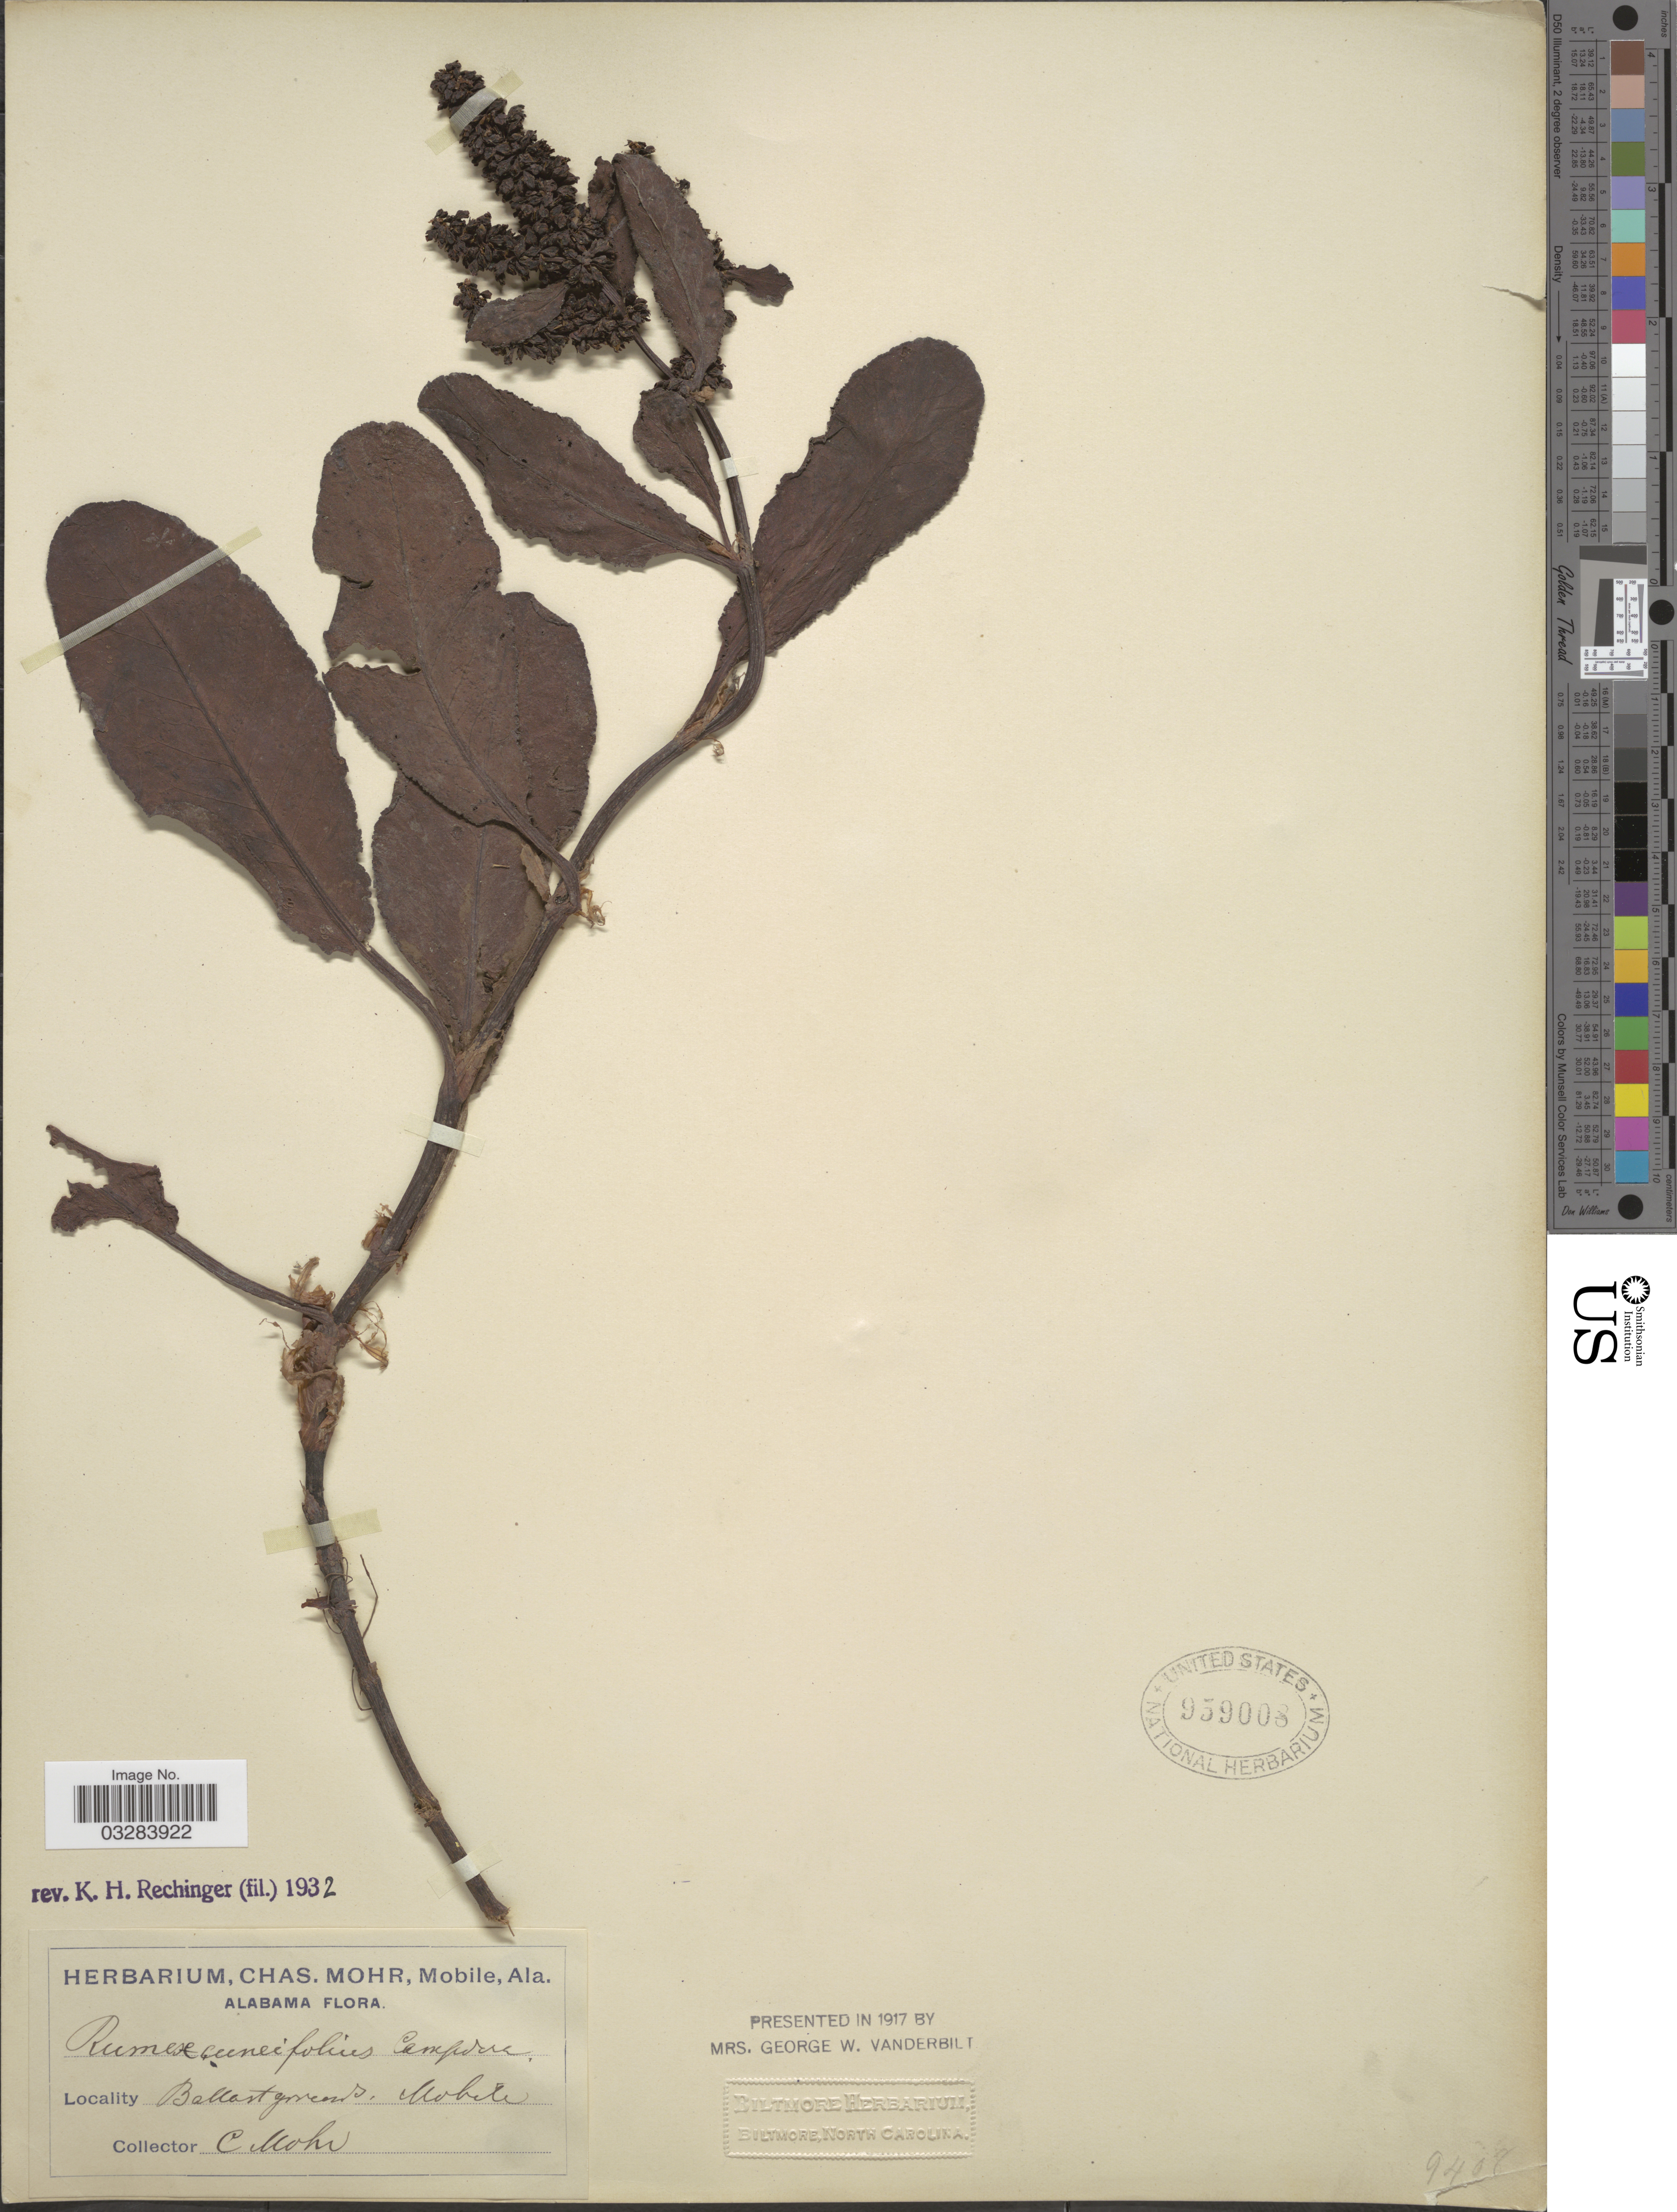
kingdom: Plantae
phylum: Tracheophyta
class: Magnoliopsida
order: Caryophyllales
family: Polygonaceae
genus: Rumex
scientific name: Rumex cuneifolius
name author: Campd.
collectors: Mohr, C. T. (herbarium)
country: United States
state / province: Alabama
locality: Mobile.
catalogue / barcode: US 959008